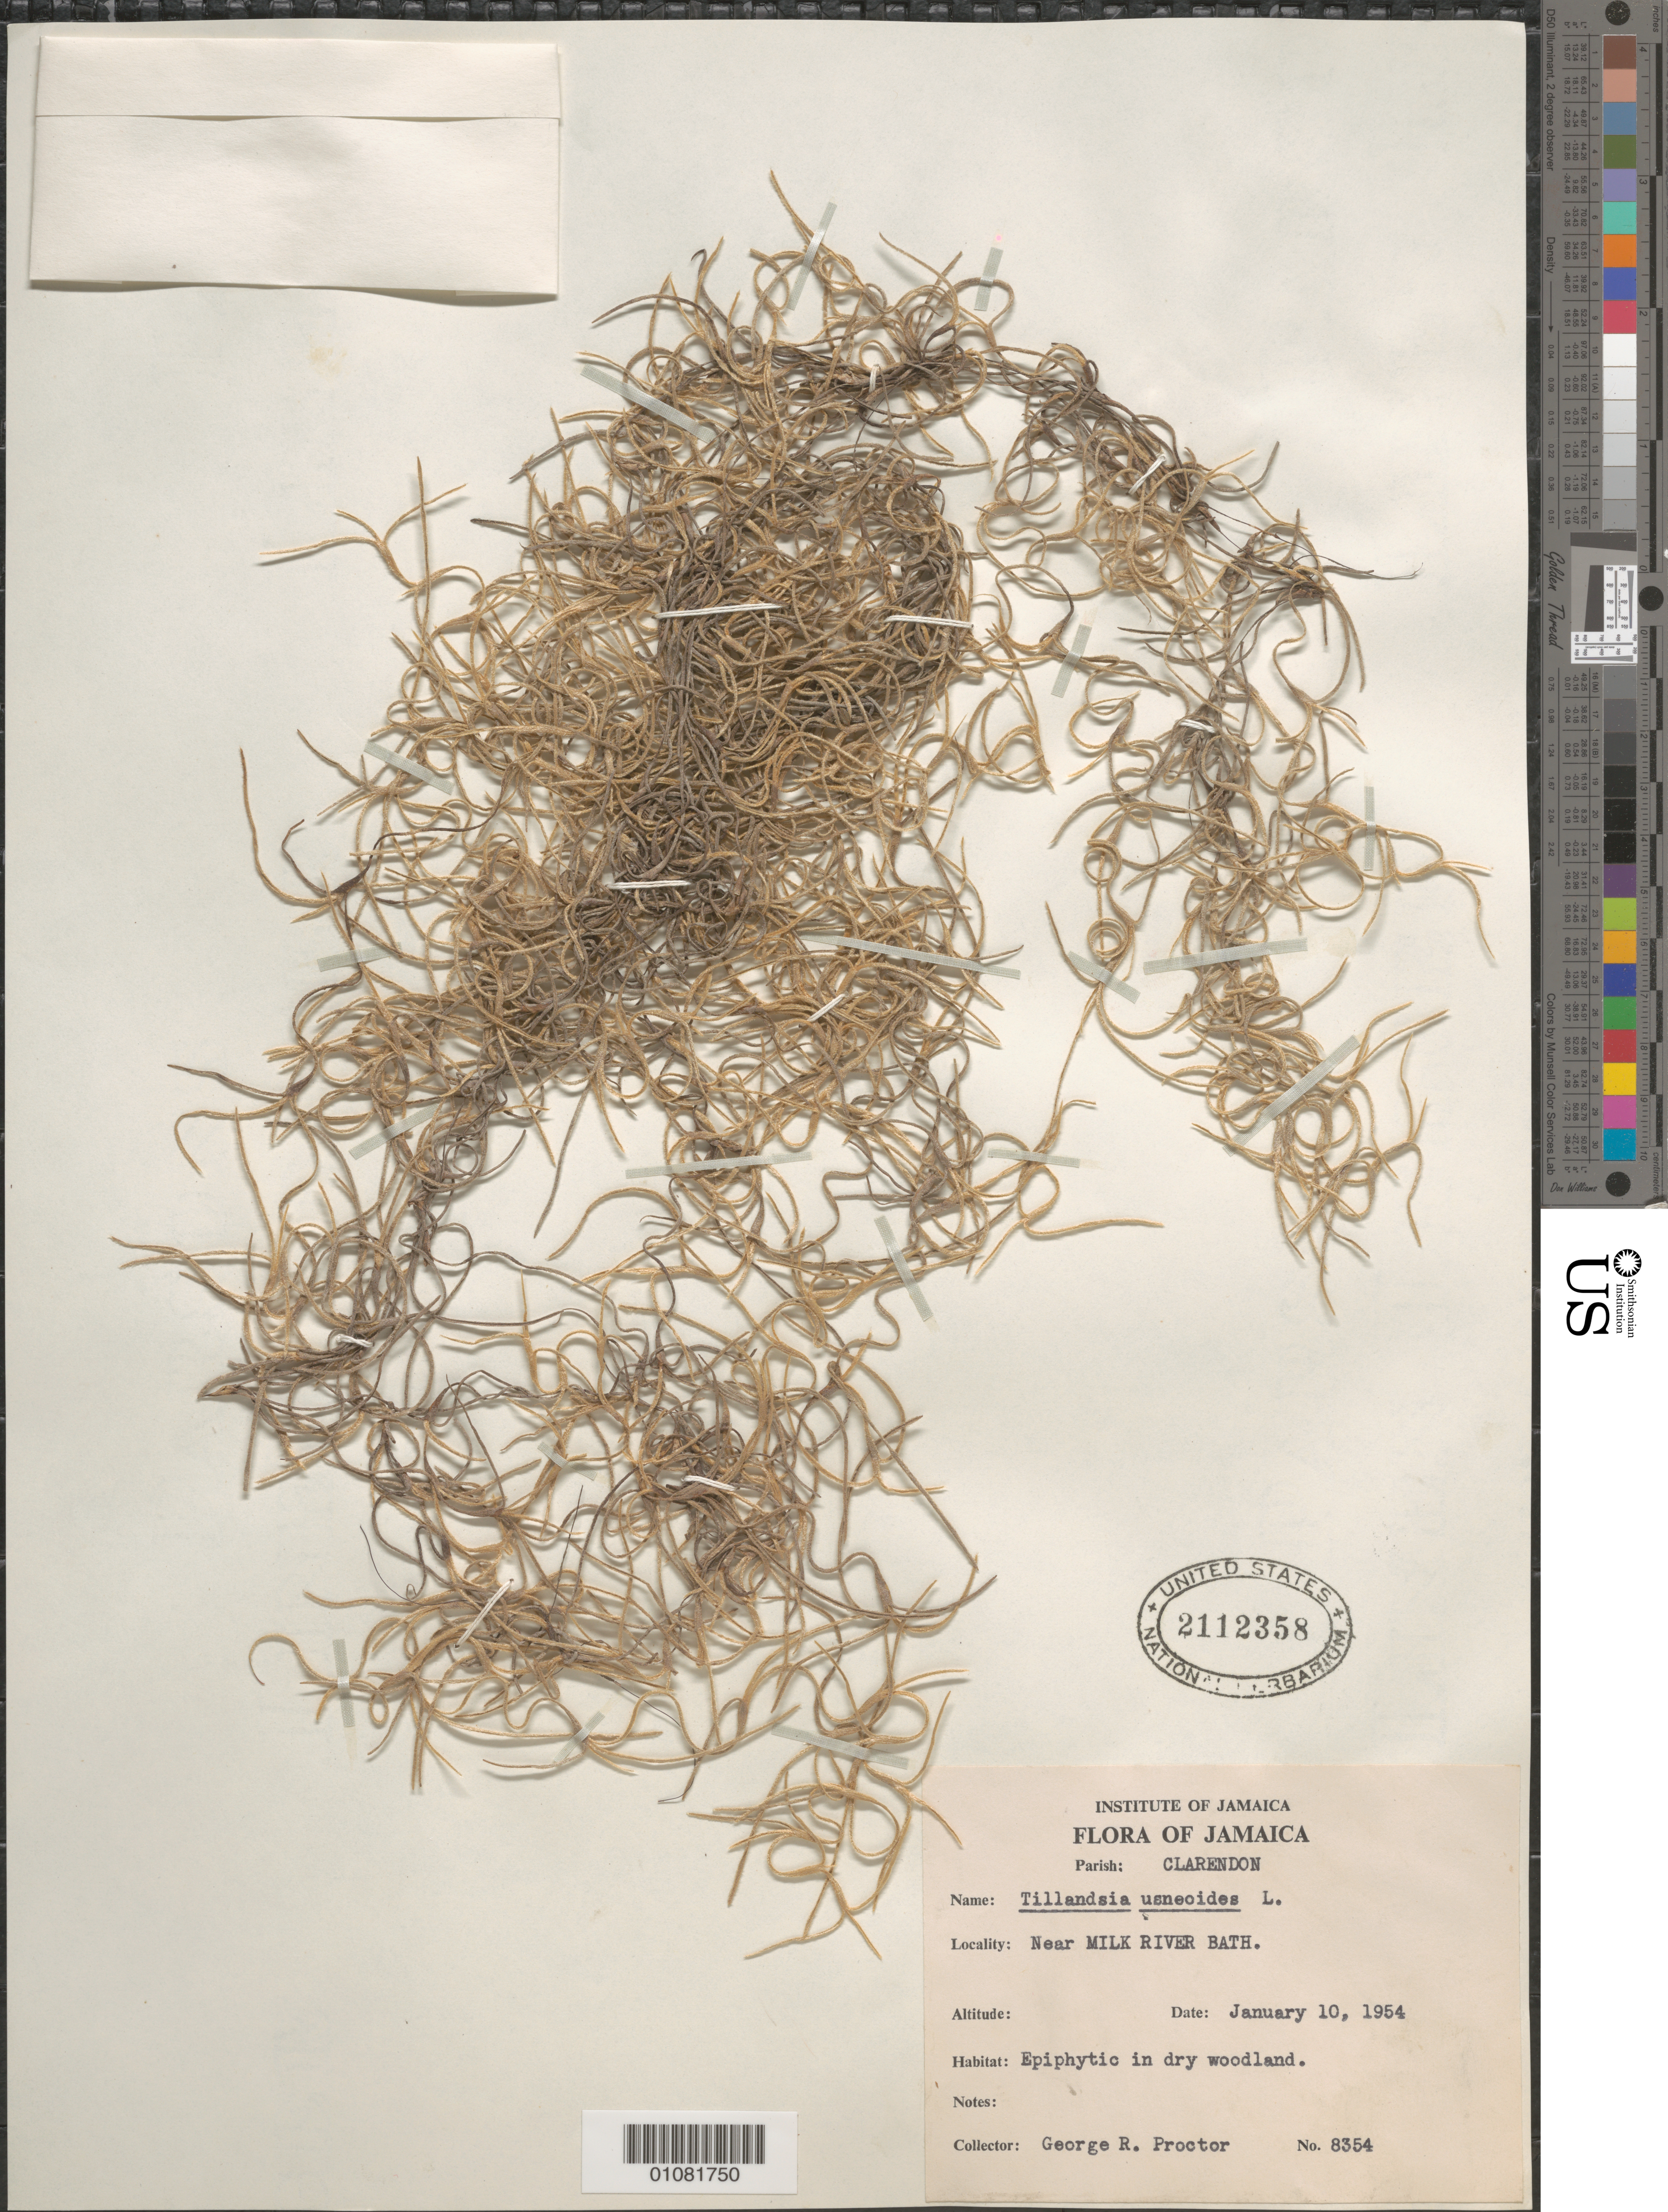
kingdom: Plantae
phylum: Tracheophyta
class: Liliopsida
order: Poales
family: Bromeliaceae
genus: Tillandsia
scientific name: Tillandsia usneoides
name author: (L.) L.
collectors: G. R. Proctor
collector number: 8354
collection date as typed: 10 Jan 1954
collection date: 1954-01-10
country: Jamaica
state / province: Clarendon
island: Jamaica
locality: Near Milk River Bath.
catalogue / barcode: US 2112358